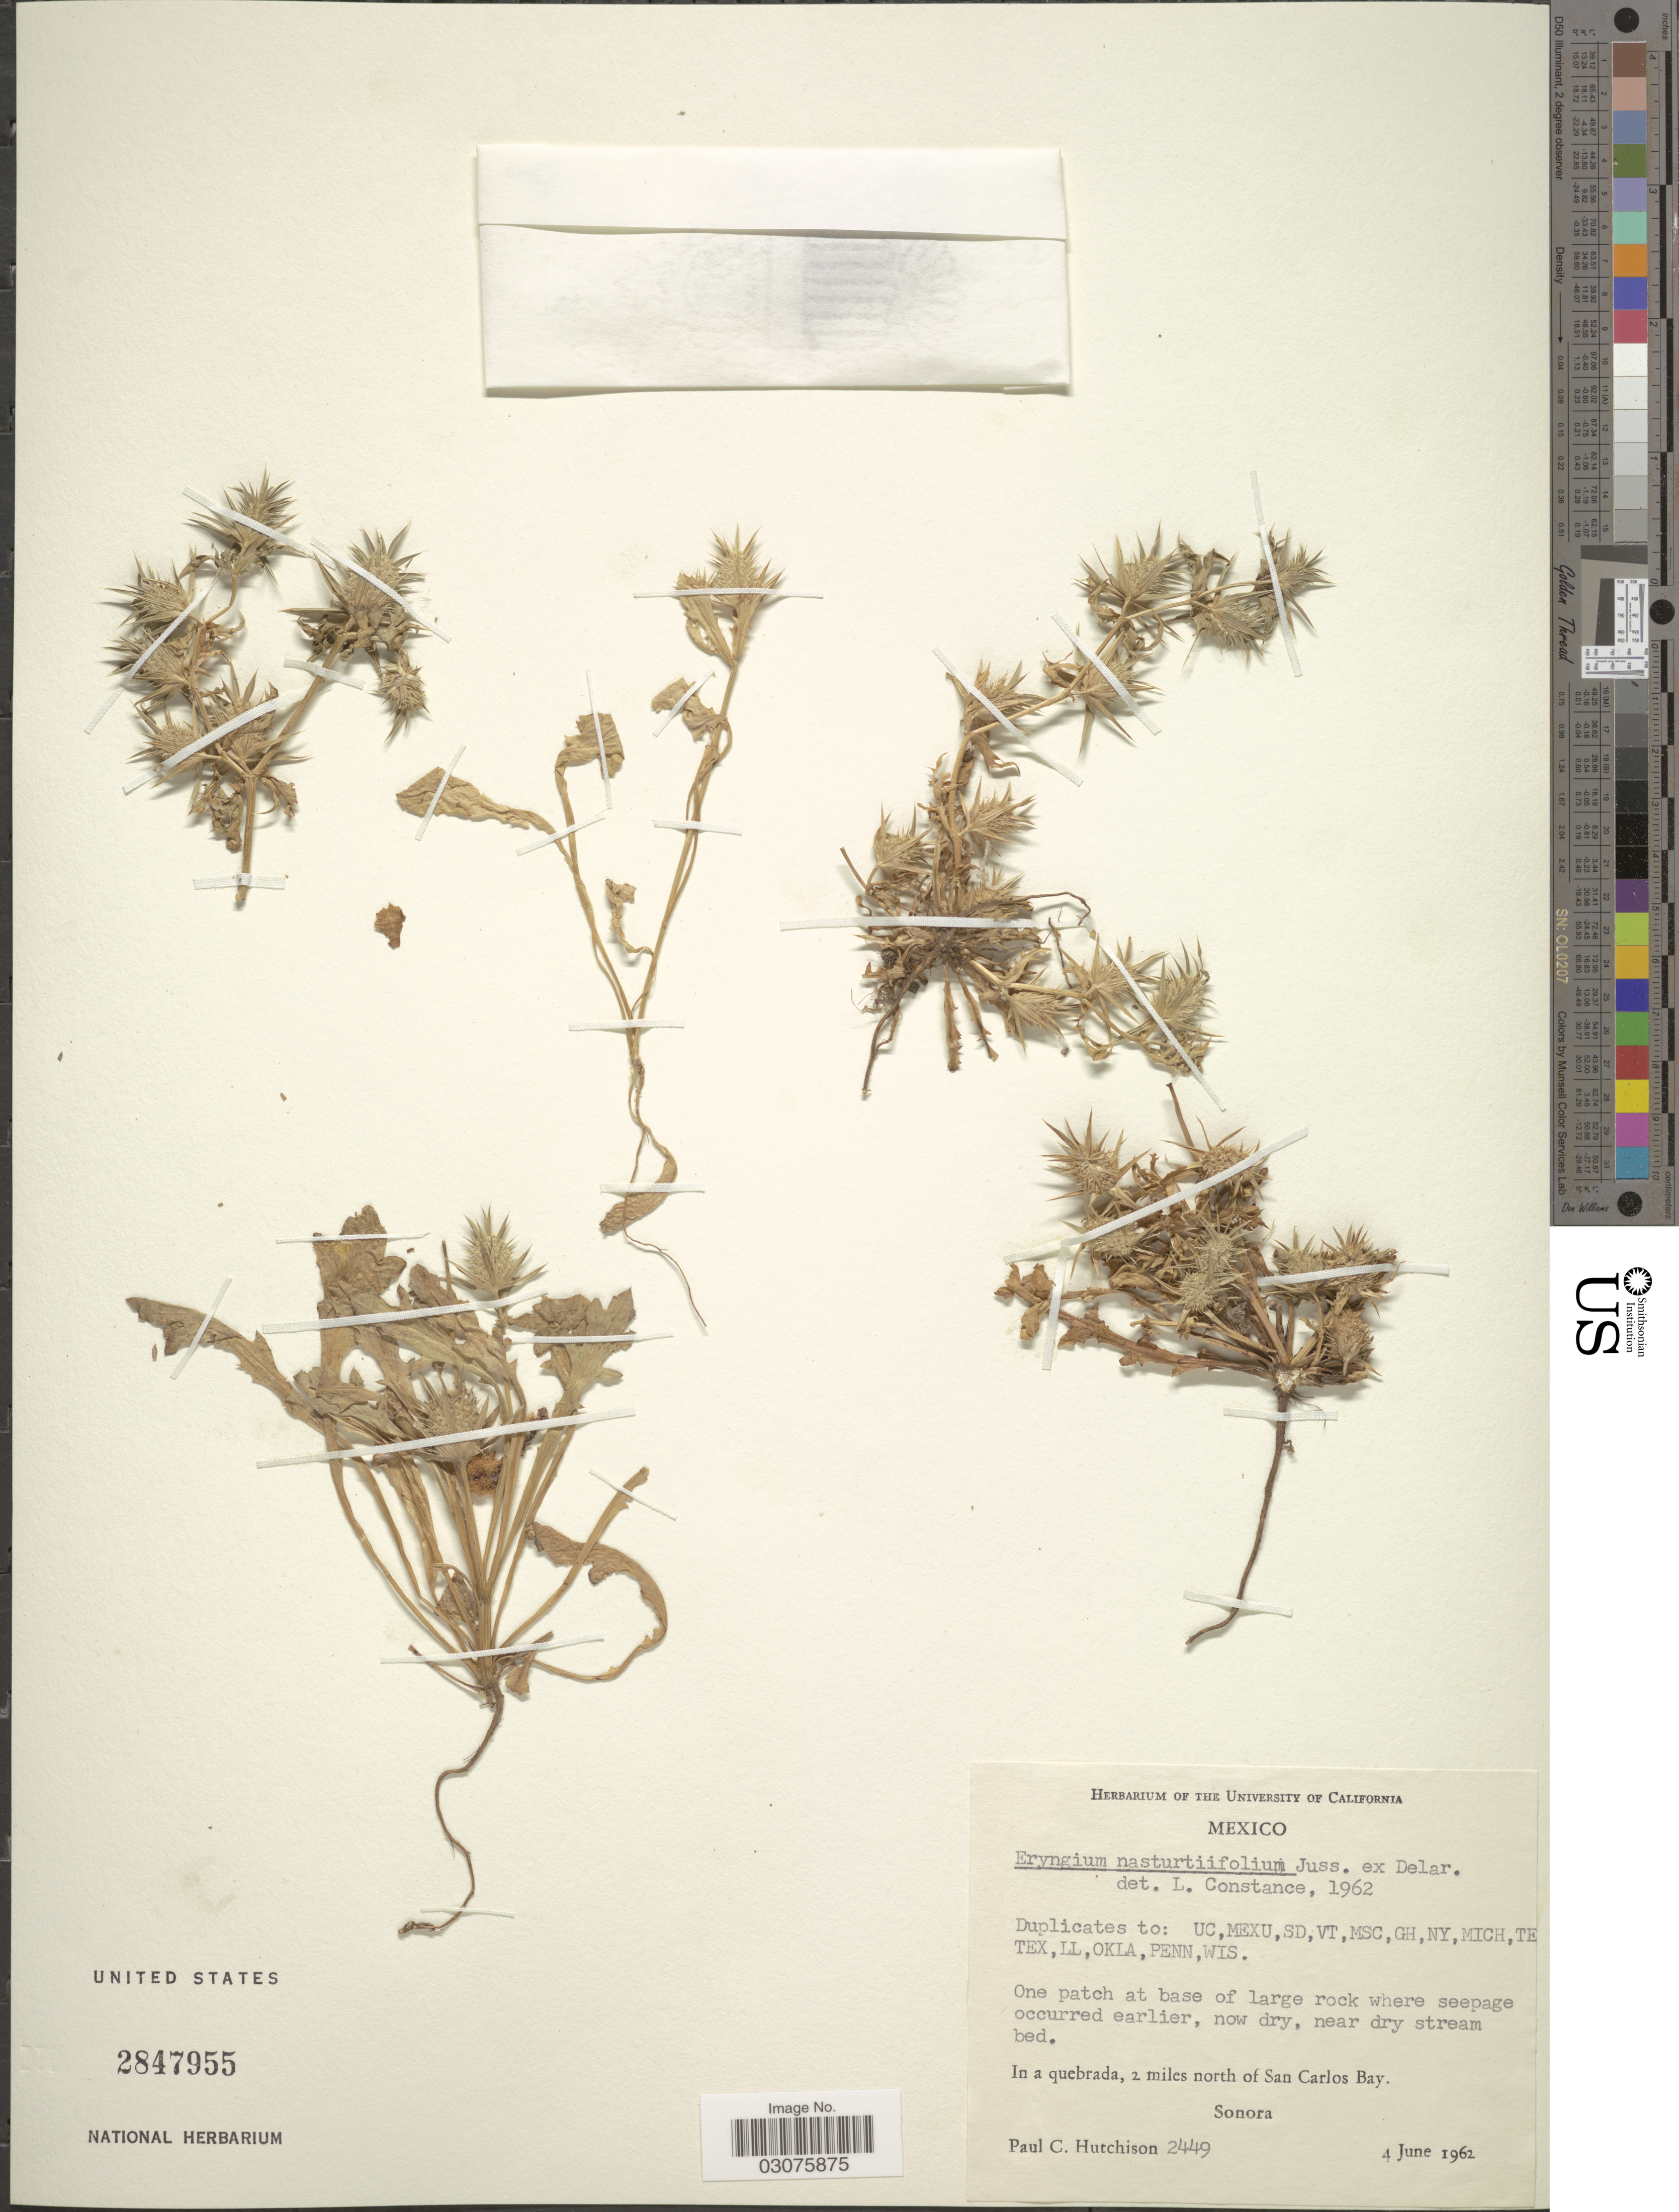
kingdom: Plantae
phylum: Tracheophyta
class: Magnoliopsida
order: Apiales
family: Apiaceae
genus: Eryngium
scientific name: Eryngium nasturtiifolium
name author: Juss. ex F. Delaroche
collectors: P. C. Hutchison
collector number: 2449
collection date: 1962-06-04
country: Mexico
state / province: Sonora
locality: In a quebrada, 2 miles north of San Carlos Bay.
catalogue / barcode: US 2847955